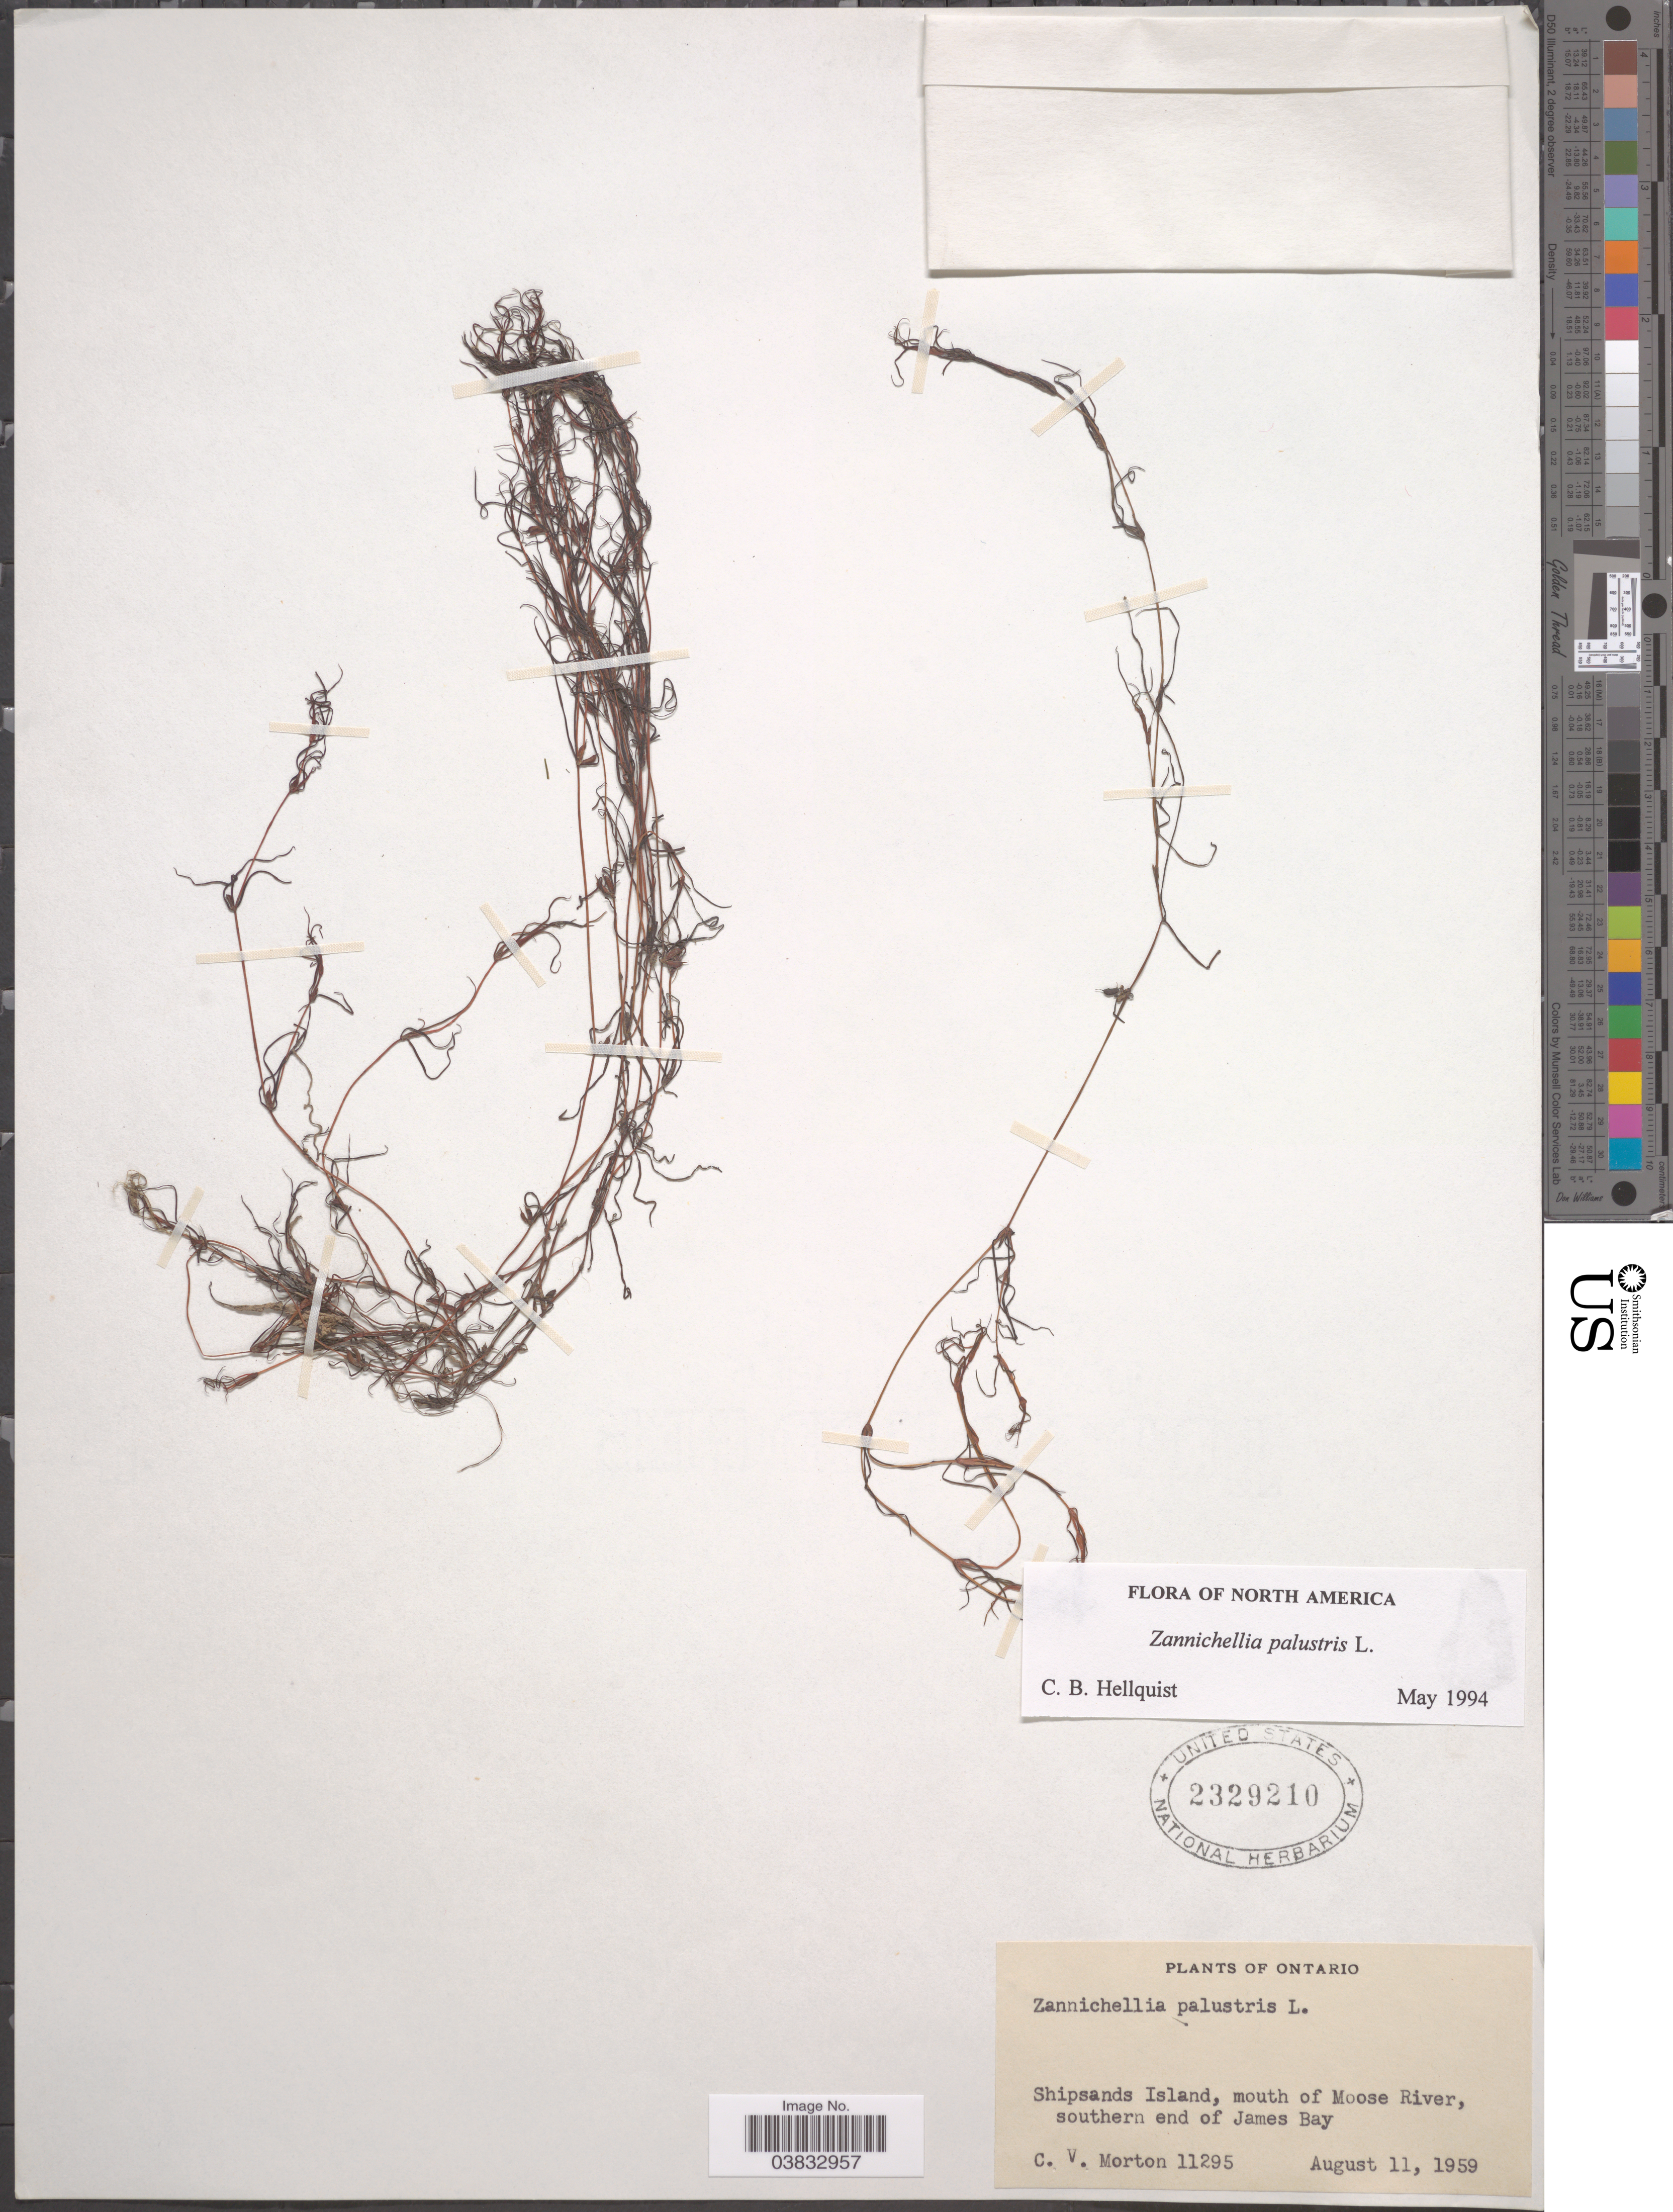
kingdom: Plantae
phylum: Tracheophyta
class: Liliopsida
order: Alismatales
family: Potamogetonaceae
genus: Zannichellia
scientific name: Zannichellia palustris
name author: L.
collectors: C. V. Morton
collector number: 11295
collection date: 1959-08-11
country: Canada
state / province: Ontario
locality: Shipsands Island, mouth of Moose River, southern end of Jamer Bay.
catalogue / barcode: US 2329210